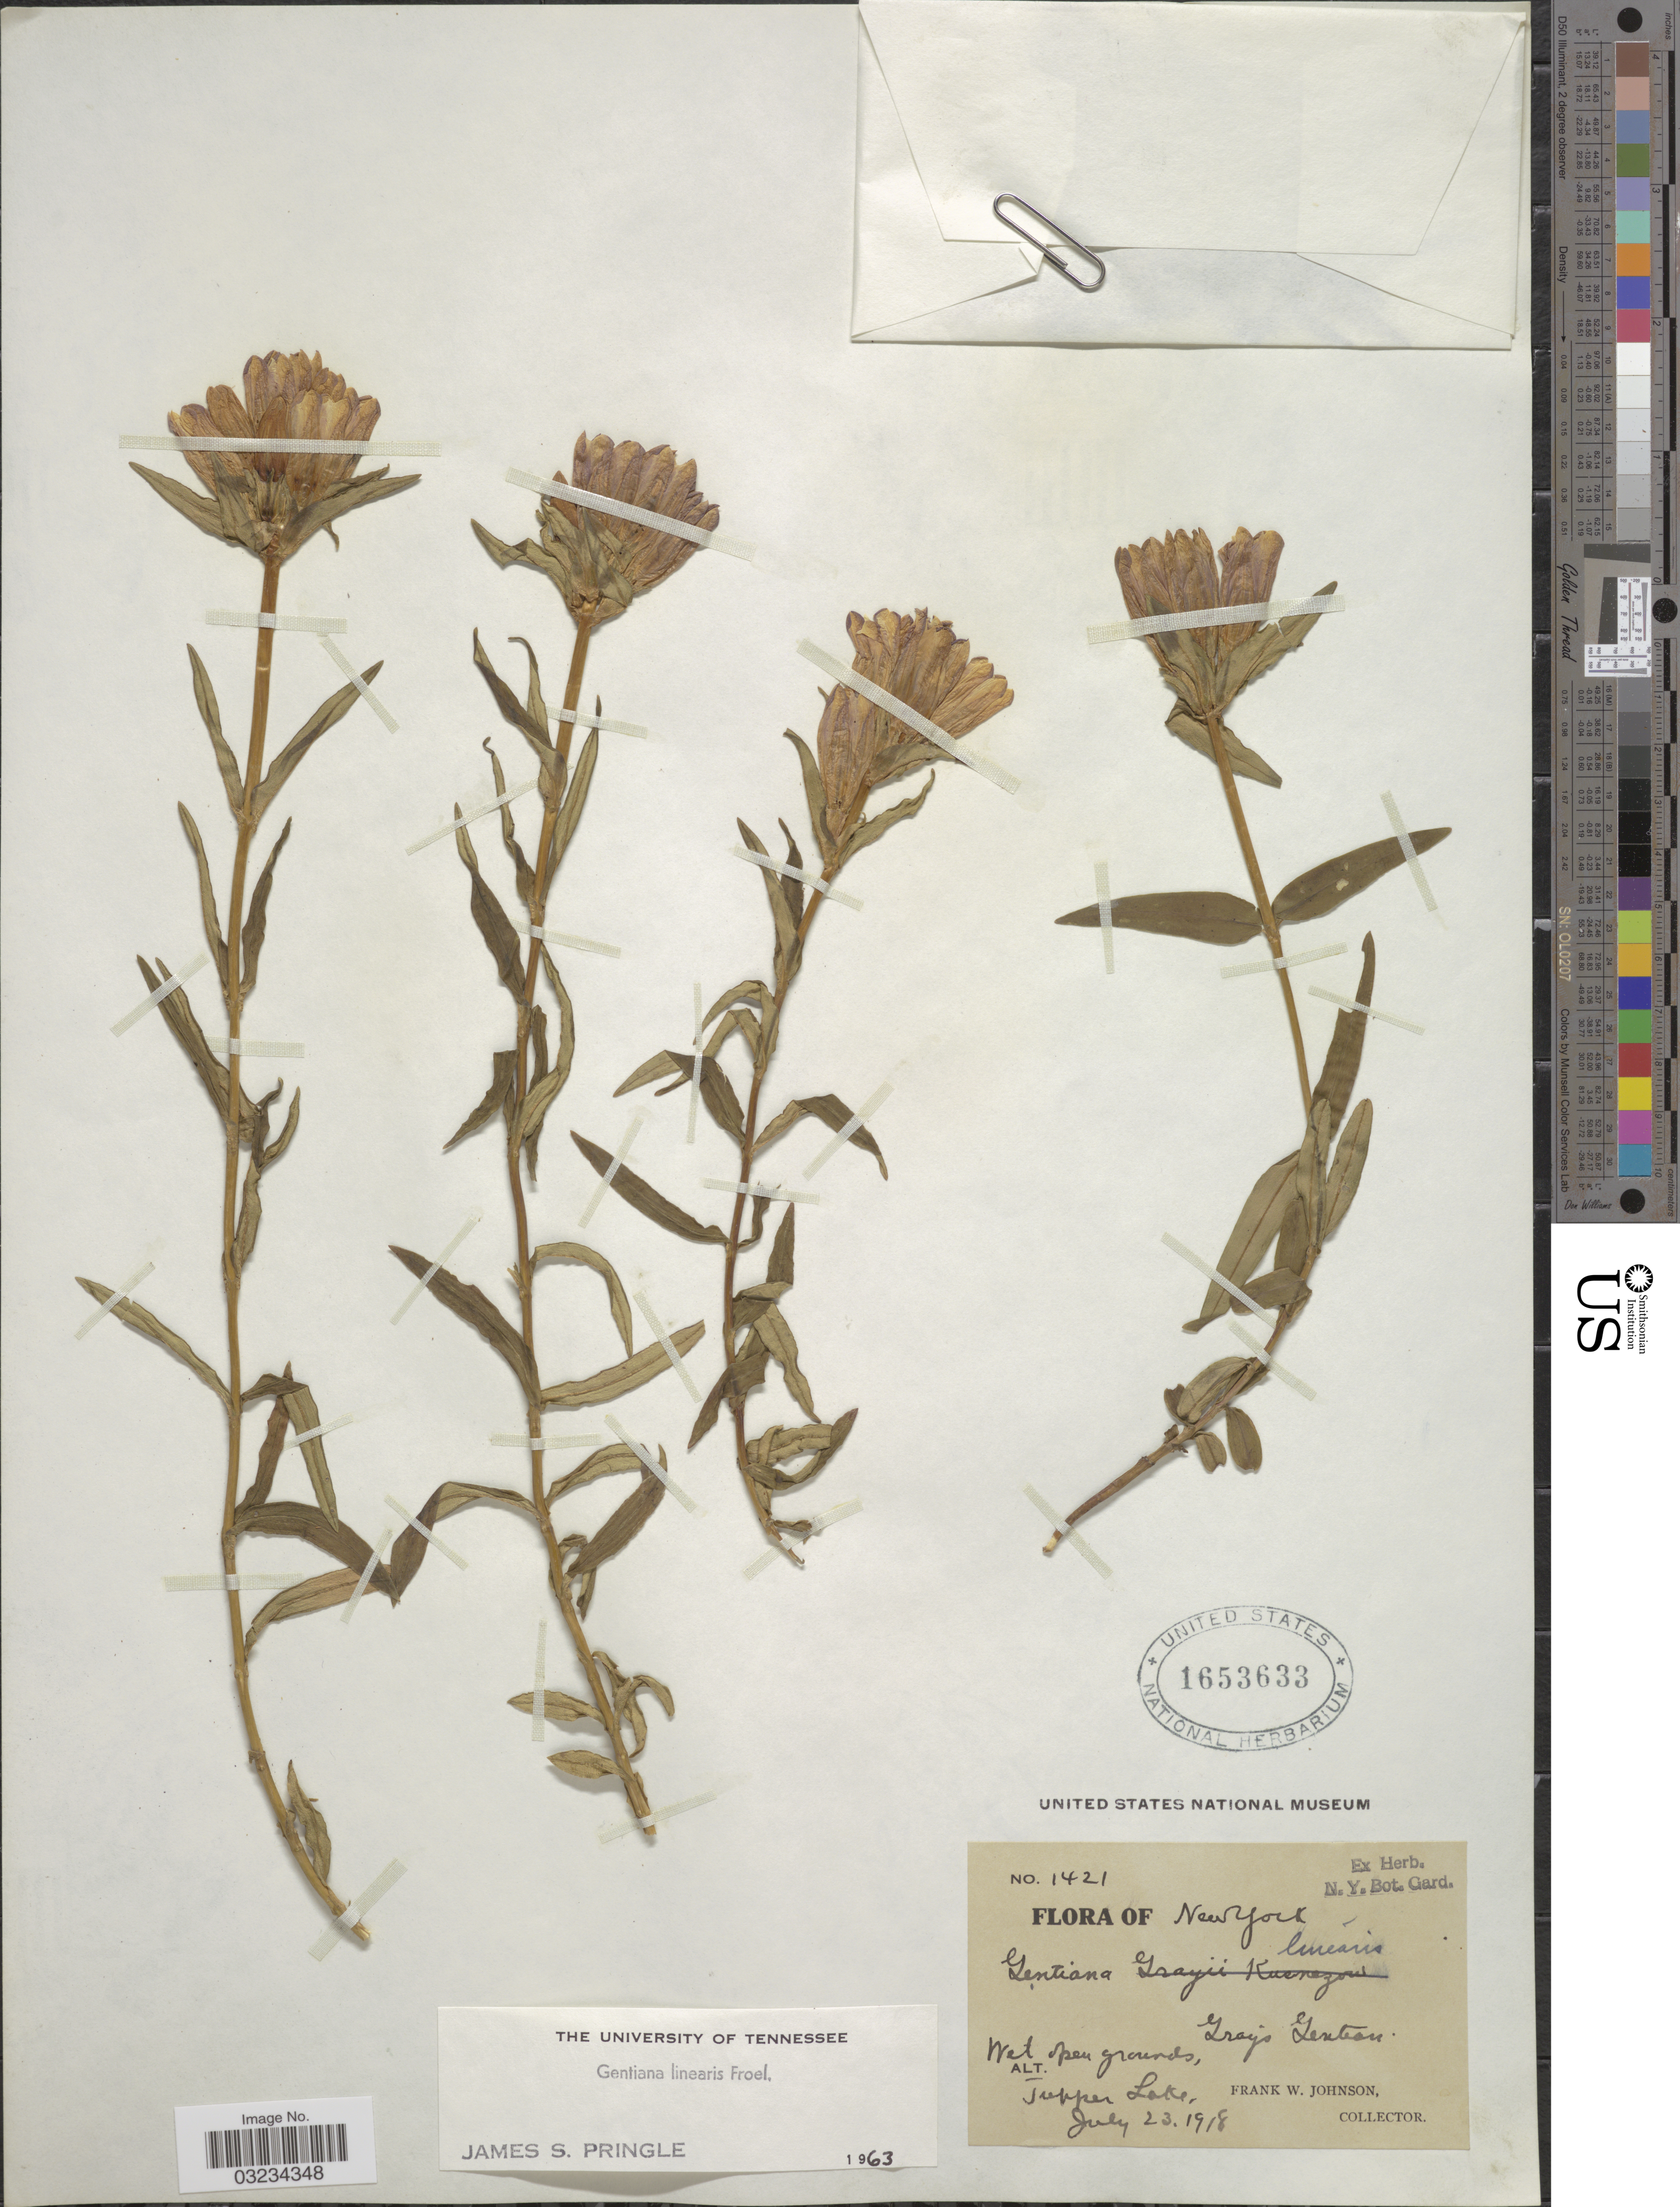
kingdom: Plantae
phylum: Tracheophyta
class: Magnoliopsida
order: Gentianales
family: Gentianaceae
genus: Gentiana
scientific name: Gentiana linearis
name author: Froel.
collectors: F. W. Johnson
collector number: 1421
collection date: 1918-07-23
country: United States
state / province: New York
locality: Gray's Gextion. [unsure placement] Tupper Lake.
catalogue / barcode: US 1653633